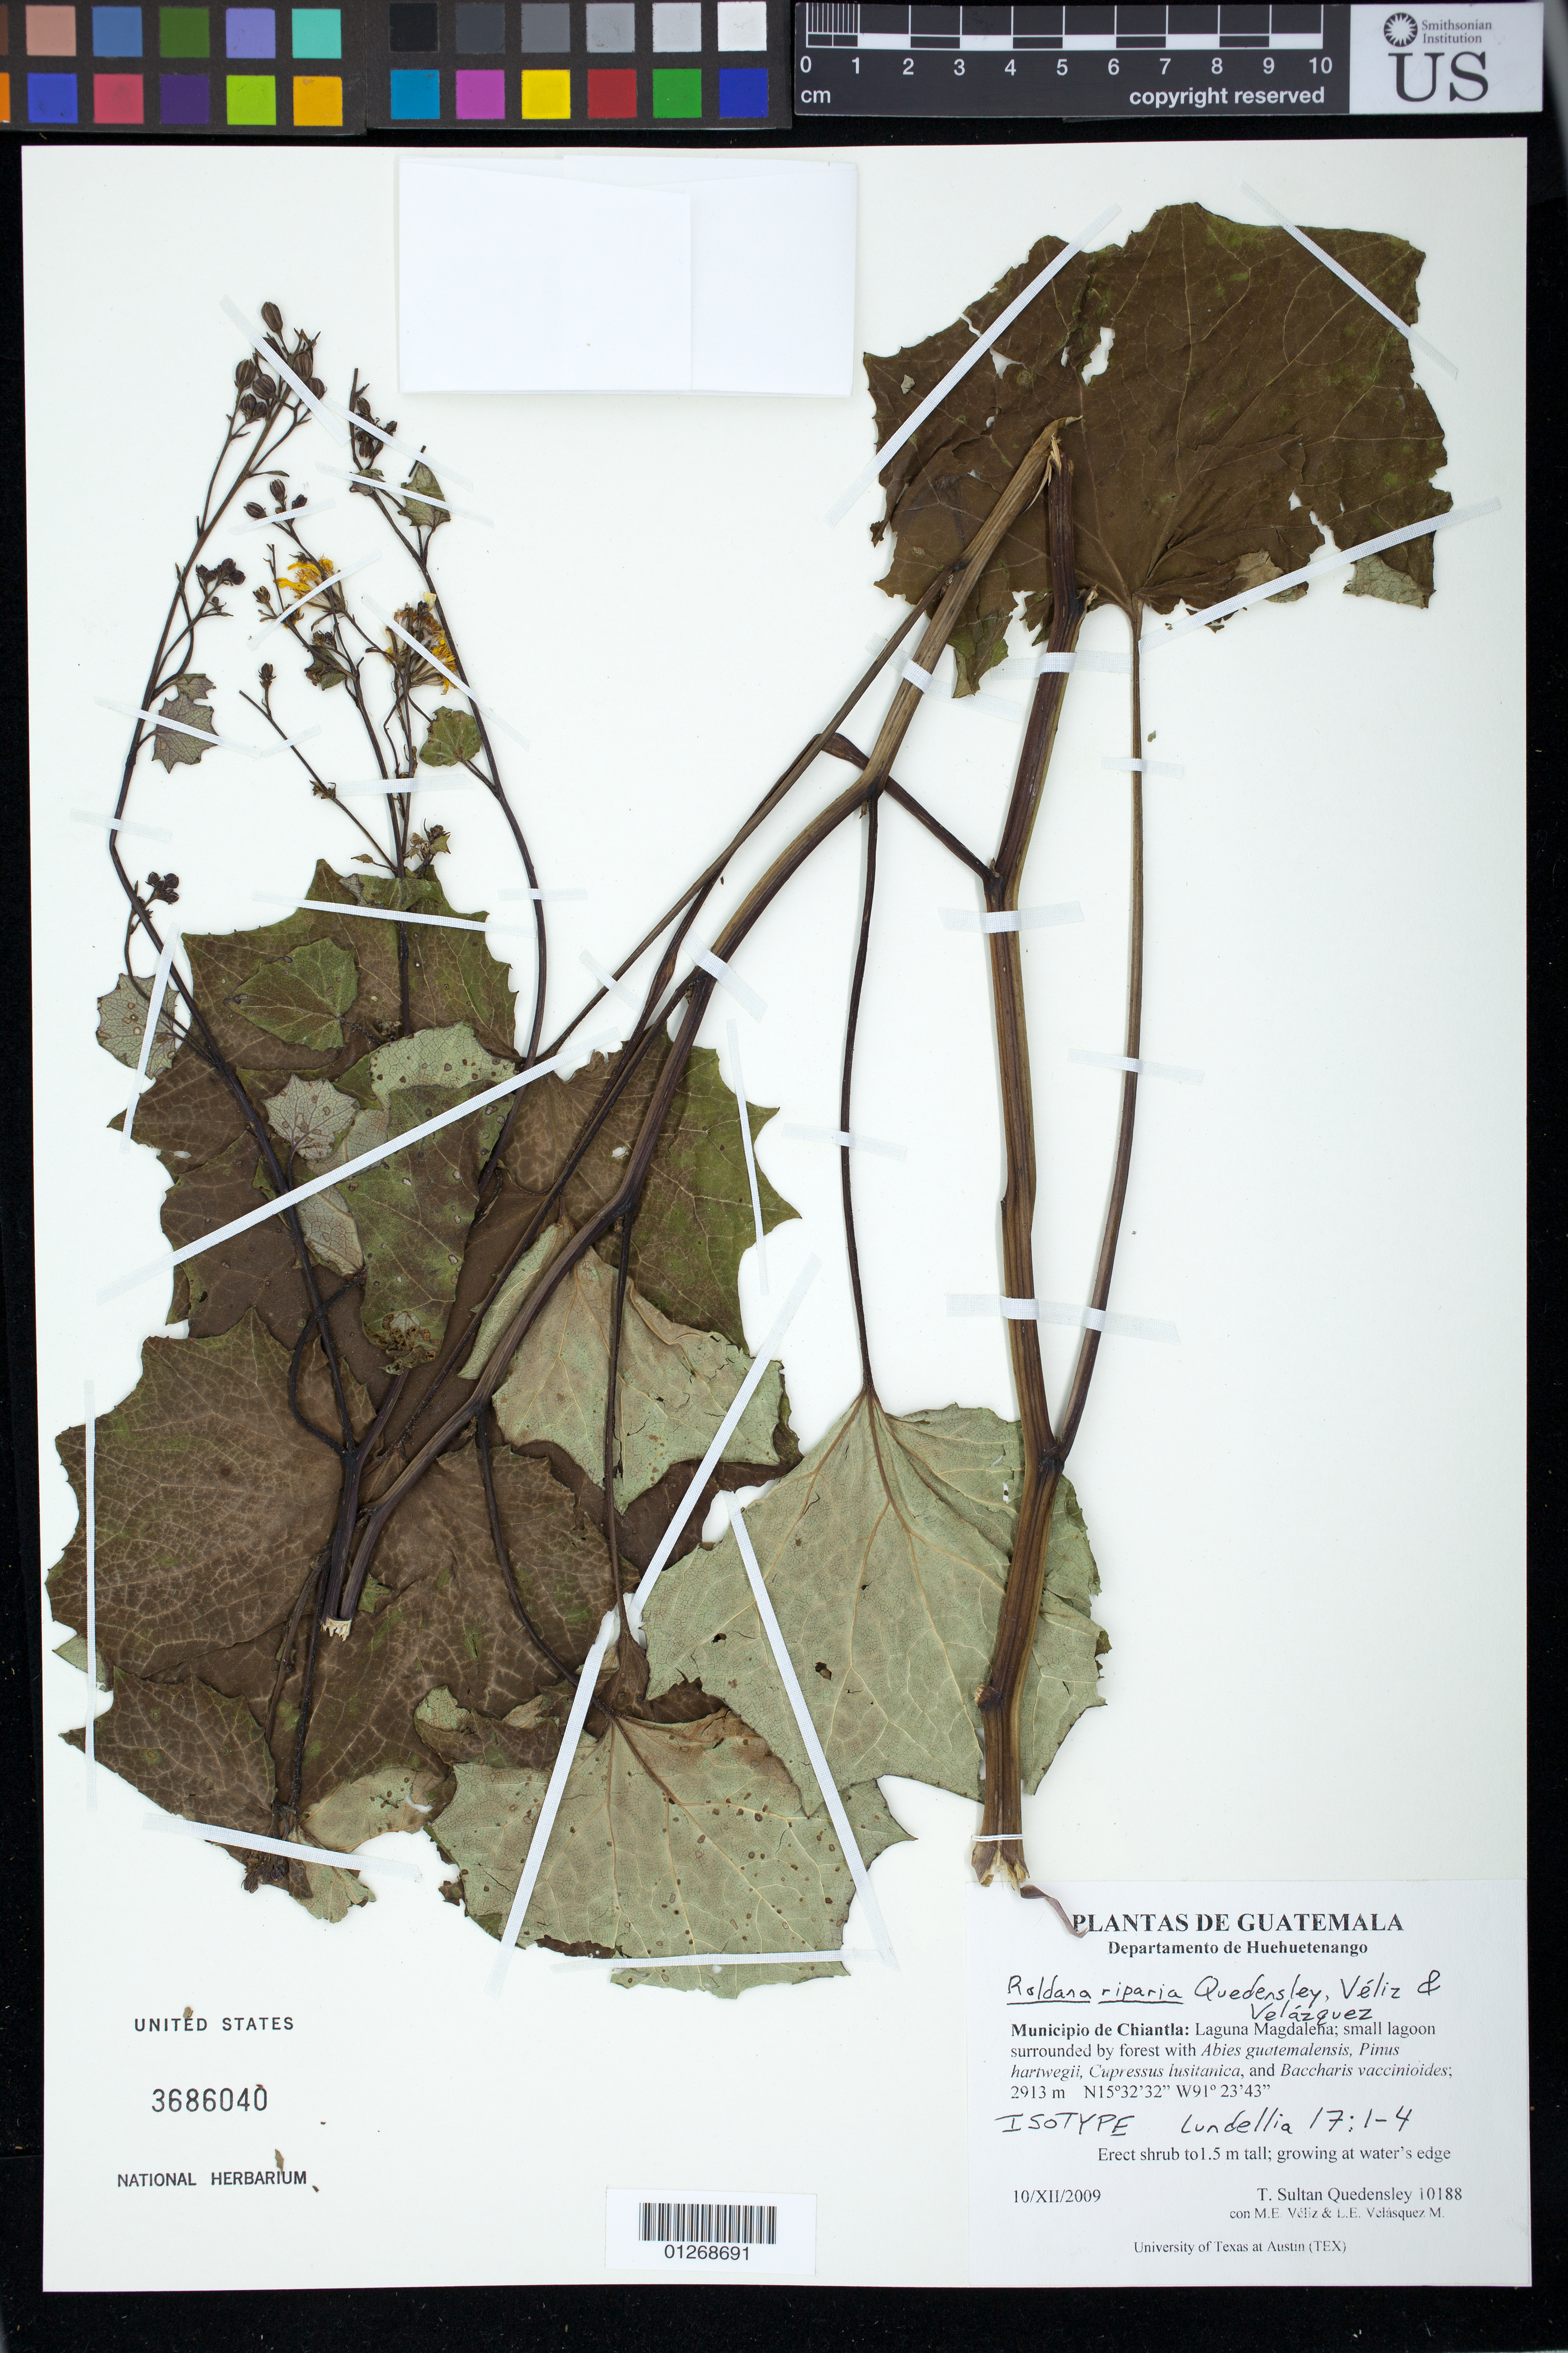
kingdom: Plantae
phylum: Tracheophyta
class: Magnoliopsida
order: Asterales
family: Asteraceae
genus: Roldana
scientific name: Roldana riparia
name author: Quedensley et al.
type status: Isotype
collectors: T. S. Quedensley, M. E. Véliz P. & L. E. Velásquez M.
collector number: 10188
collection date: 2009-12-10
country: Guatemala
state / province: Huehuetenango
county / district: Chiantla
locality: Municipio de Chiantla: Laguna Magdalena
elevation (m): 2913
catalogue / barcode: US 3686040